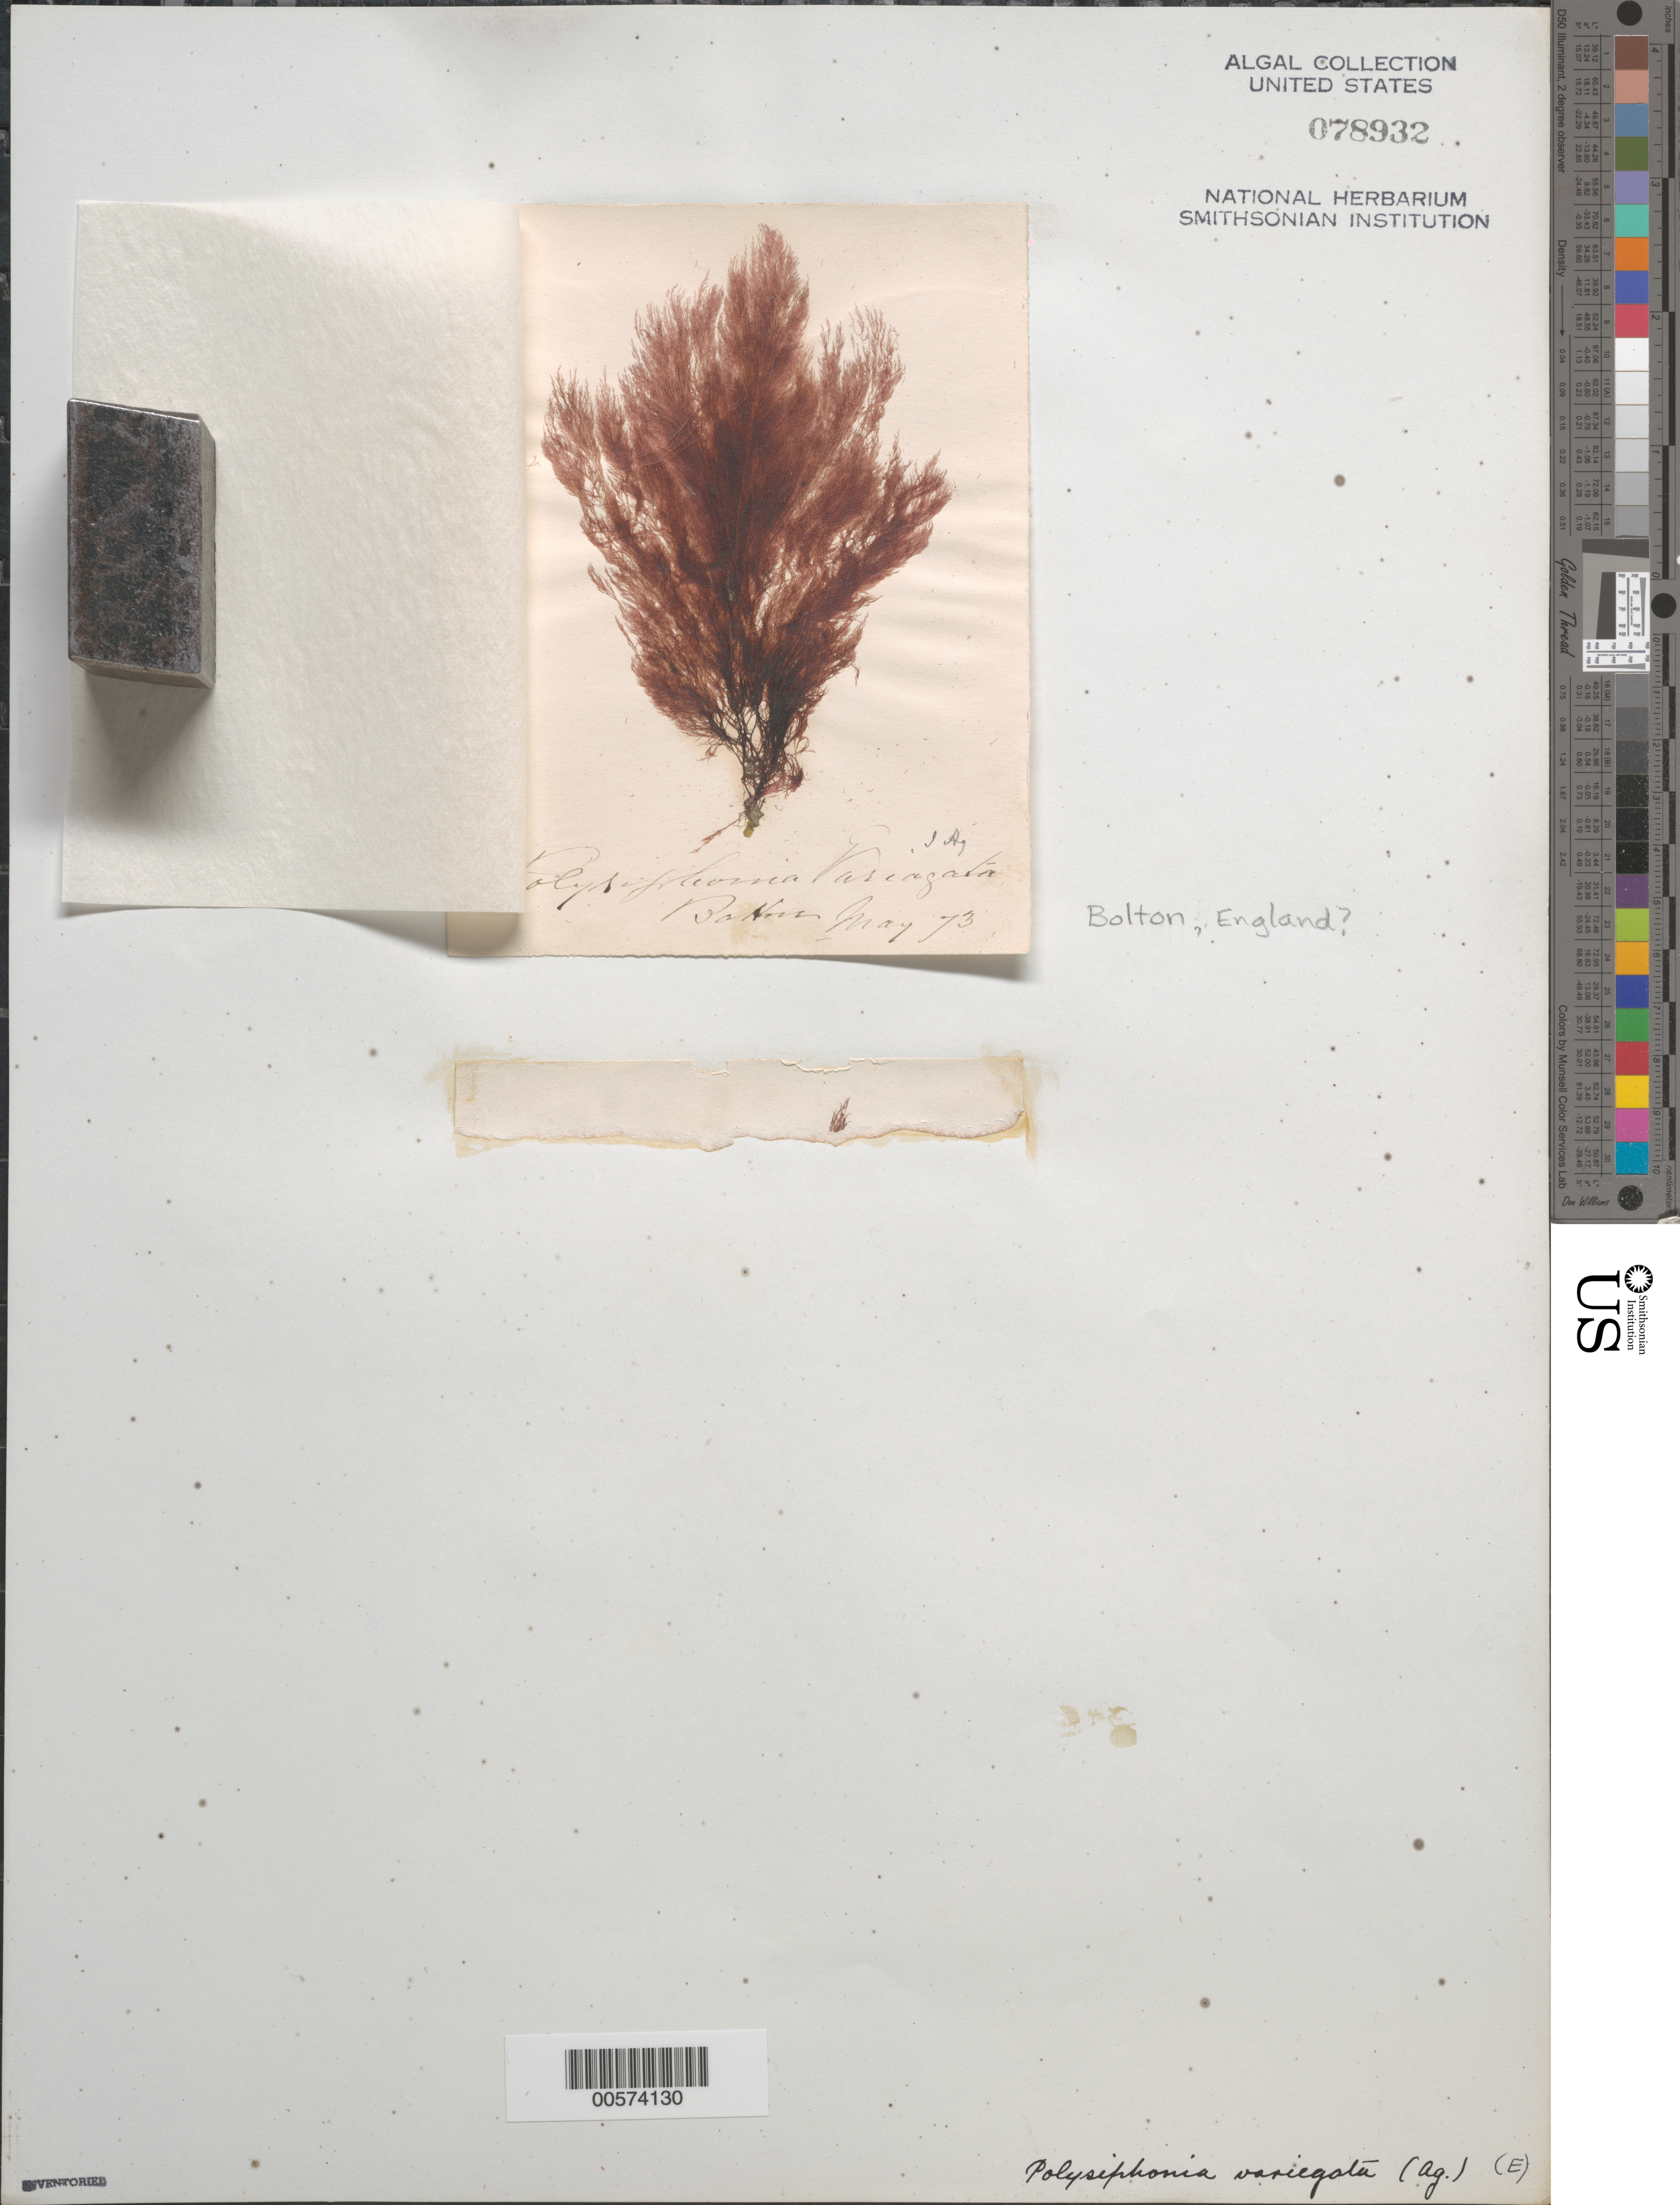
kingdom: Plantae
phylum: Rhodophyta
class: Florideophyceae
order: Ceramiales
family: Rhodomelaceae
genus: Carradoriella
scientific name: Carradoriella denudata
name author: (Dillwyn) Savoie & G.W. Saunders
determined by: Algae name updating Project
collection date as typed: May 1873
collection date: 1873-05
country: United Kingdom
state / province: England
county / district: Lancashire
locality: Bolton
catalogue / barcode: US 78932